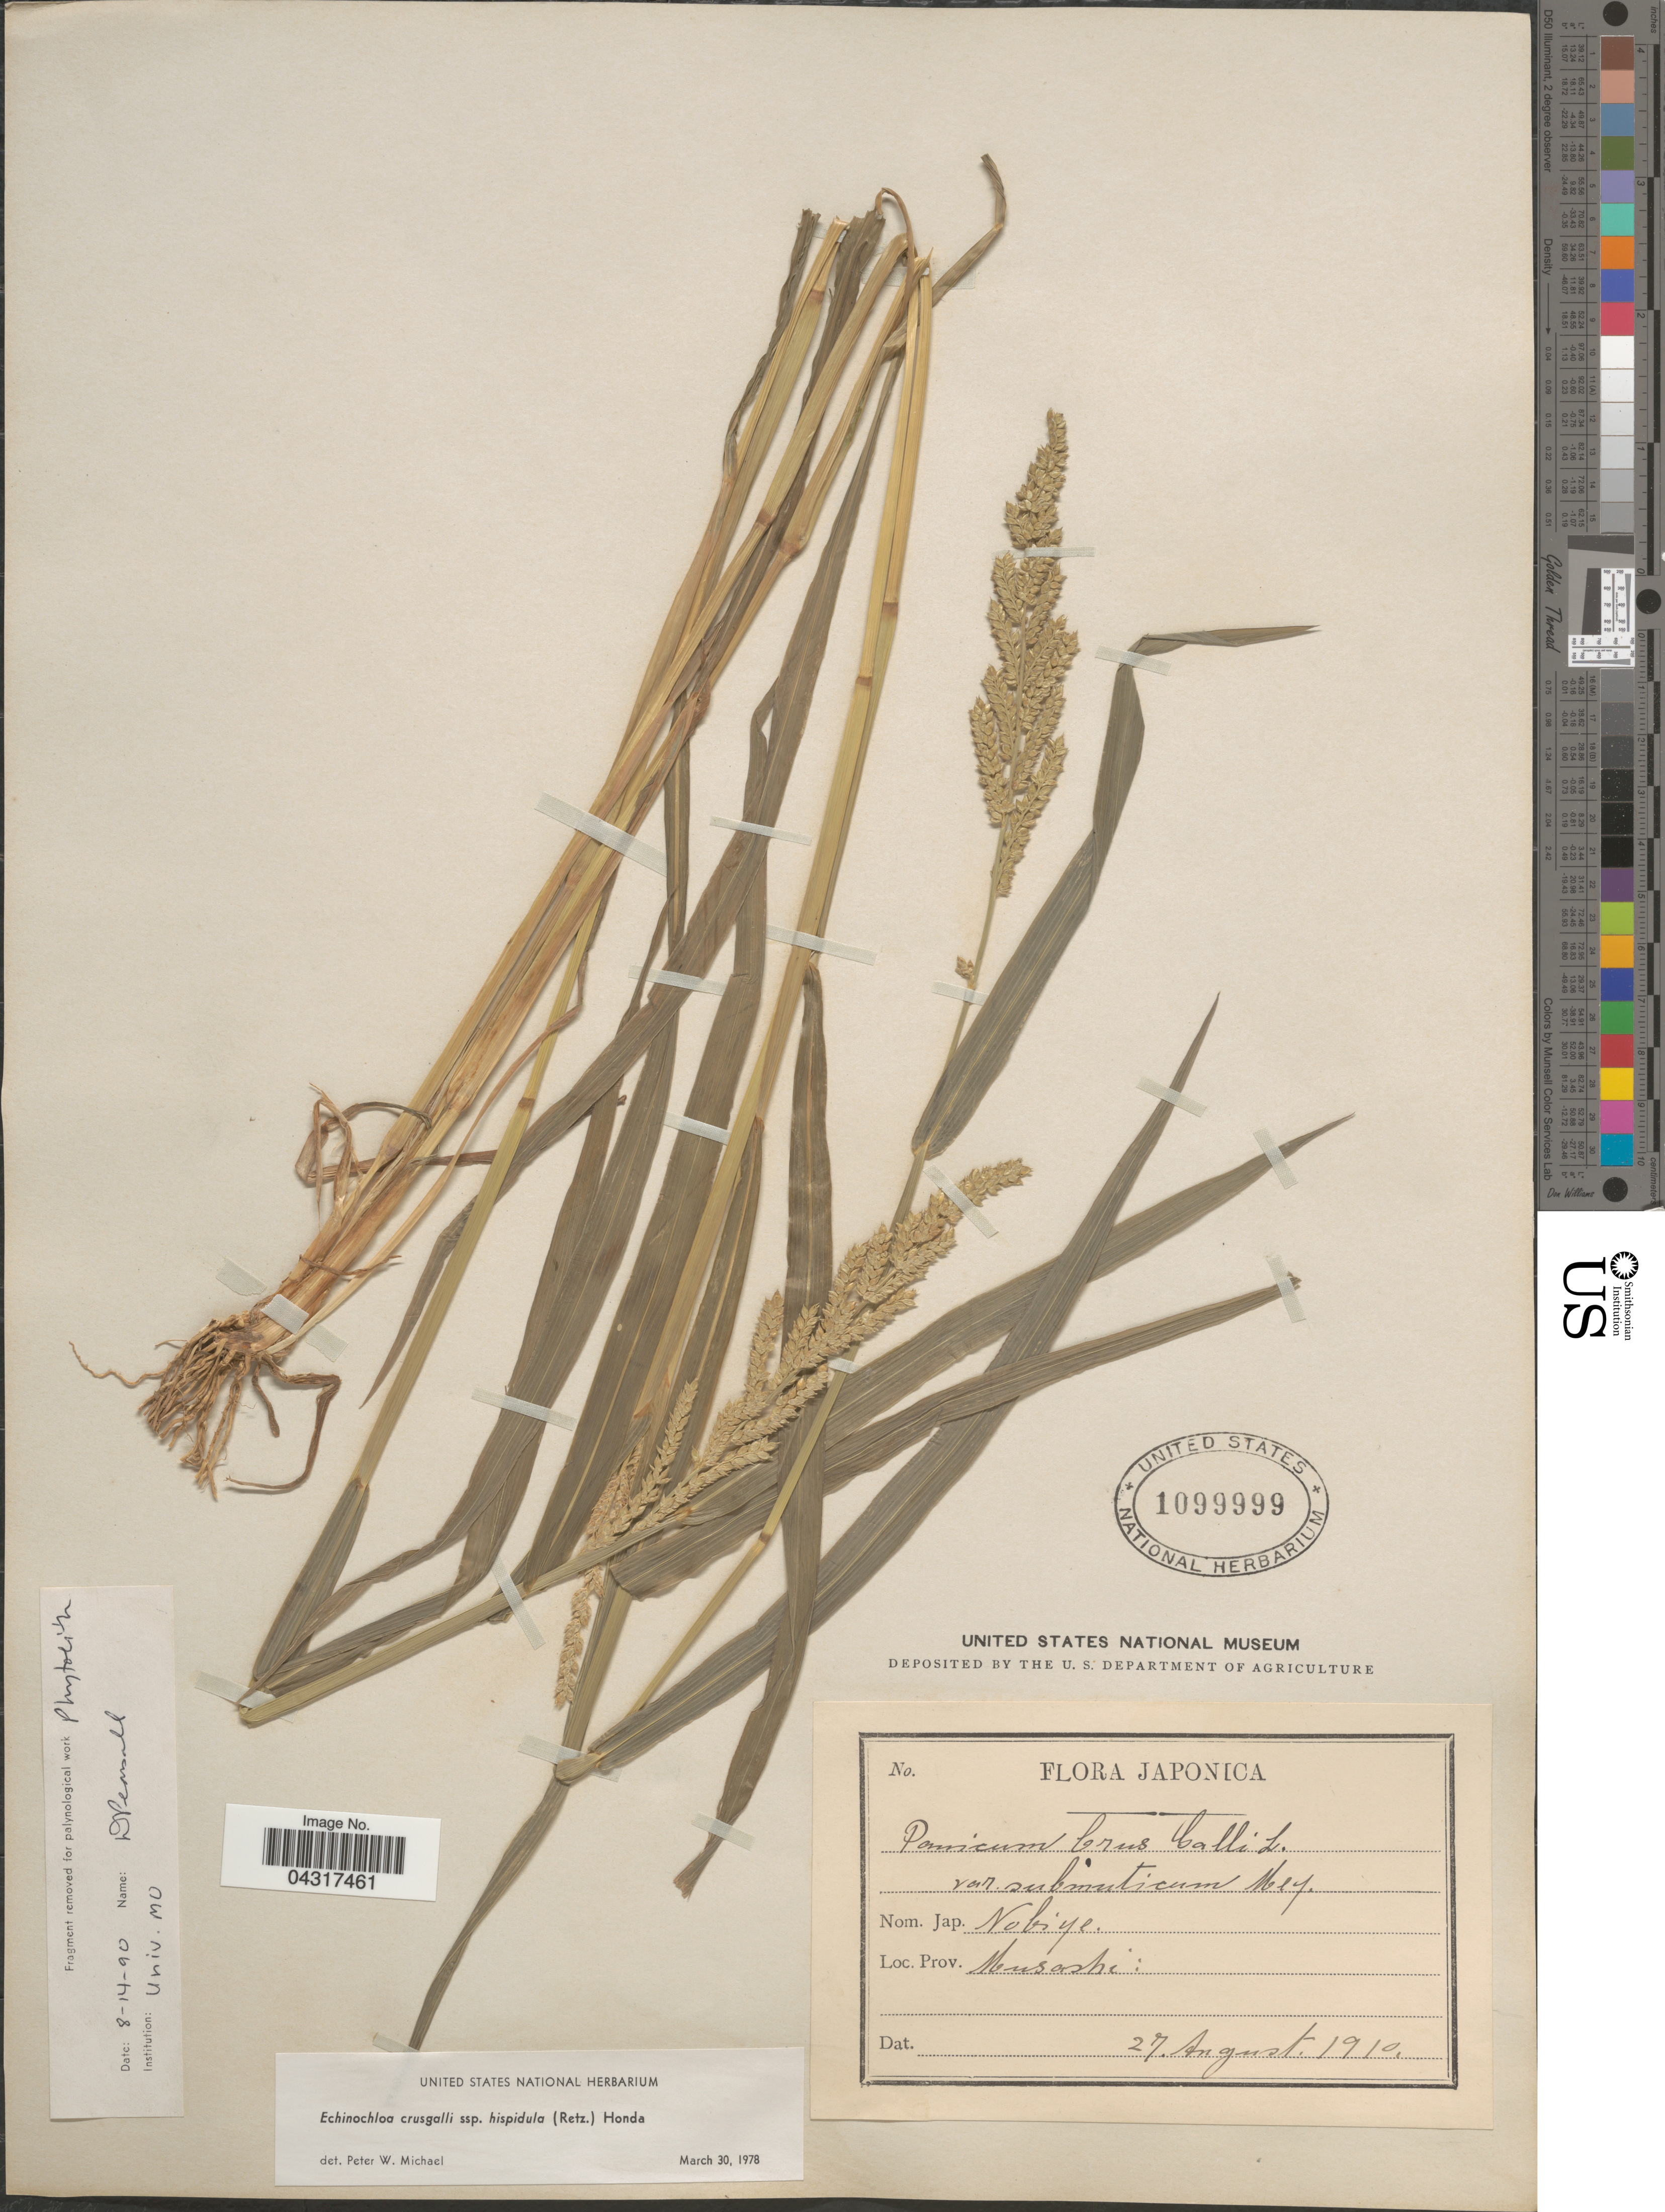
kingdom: Plantae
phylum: Tracheophyta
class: Liliopsida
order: Poales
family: Poaceae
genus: Echinochloa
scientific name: Echinochloa oryzoides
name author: (Ard.) Fritsch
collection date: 1910-08-27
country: Japan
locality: Japonica. Prov. Musashi.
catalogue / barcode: US 1099999